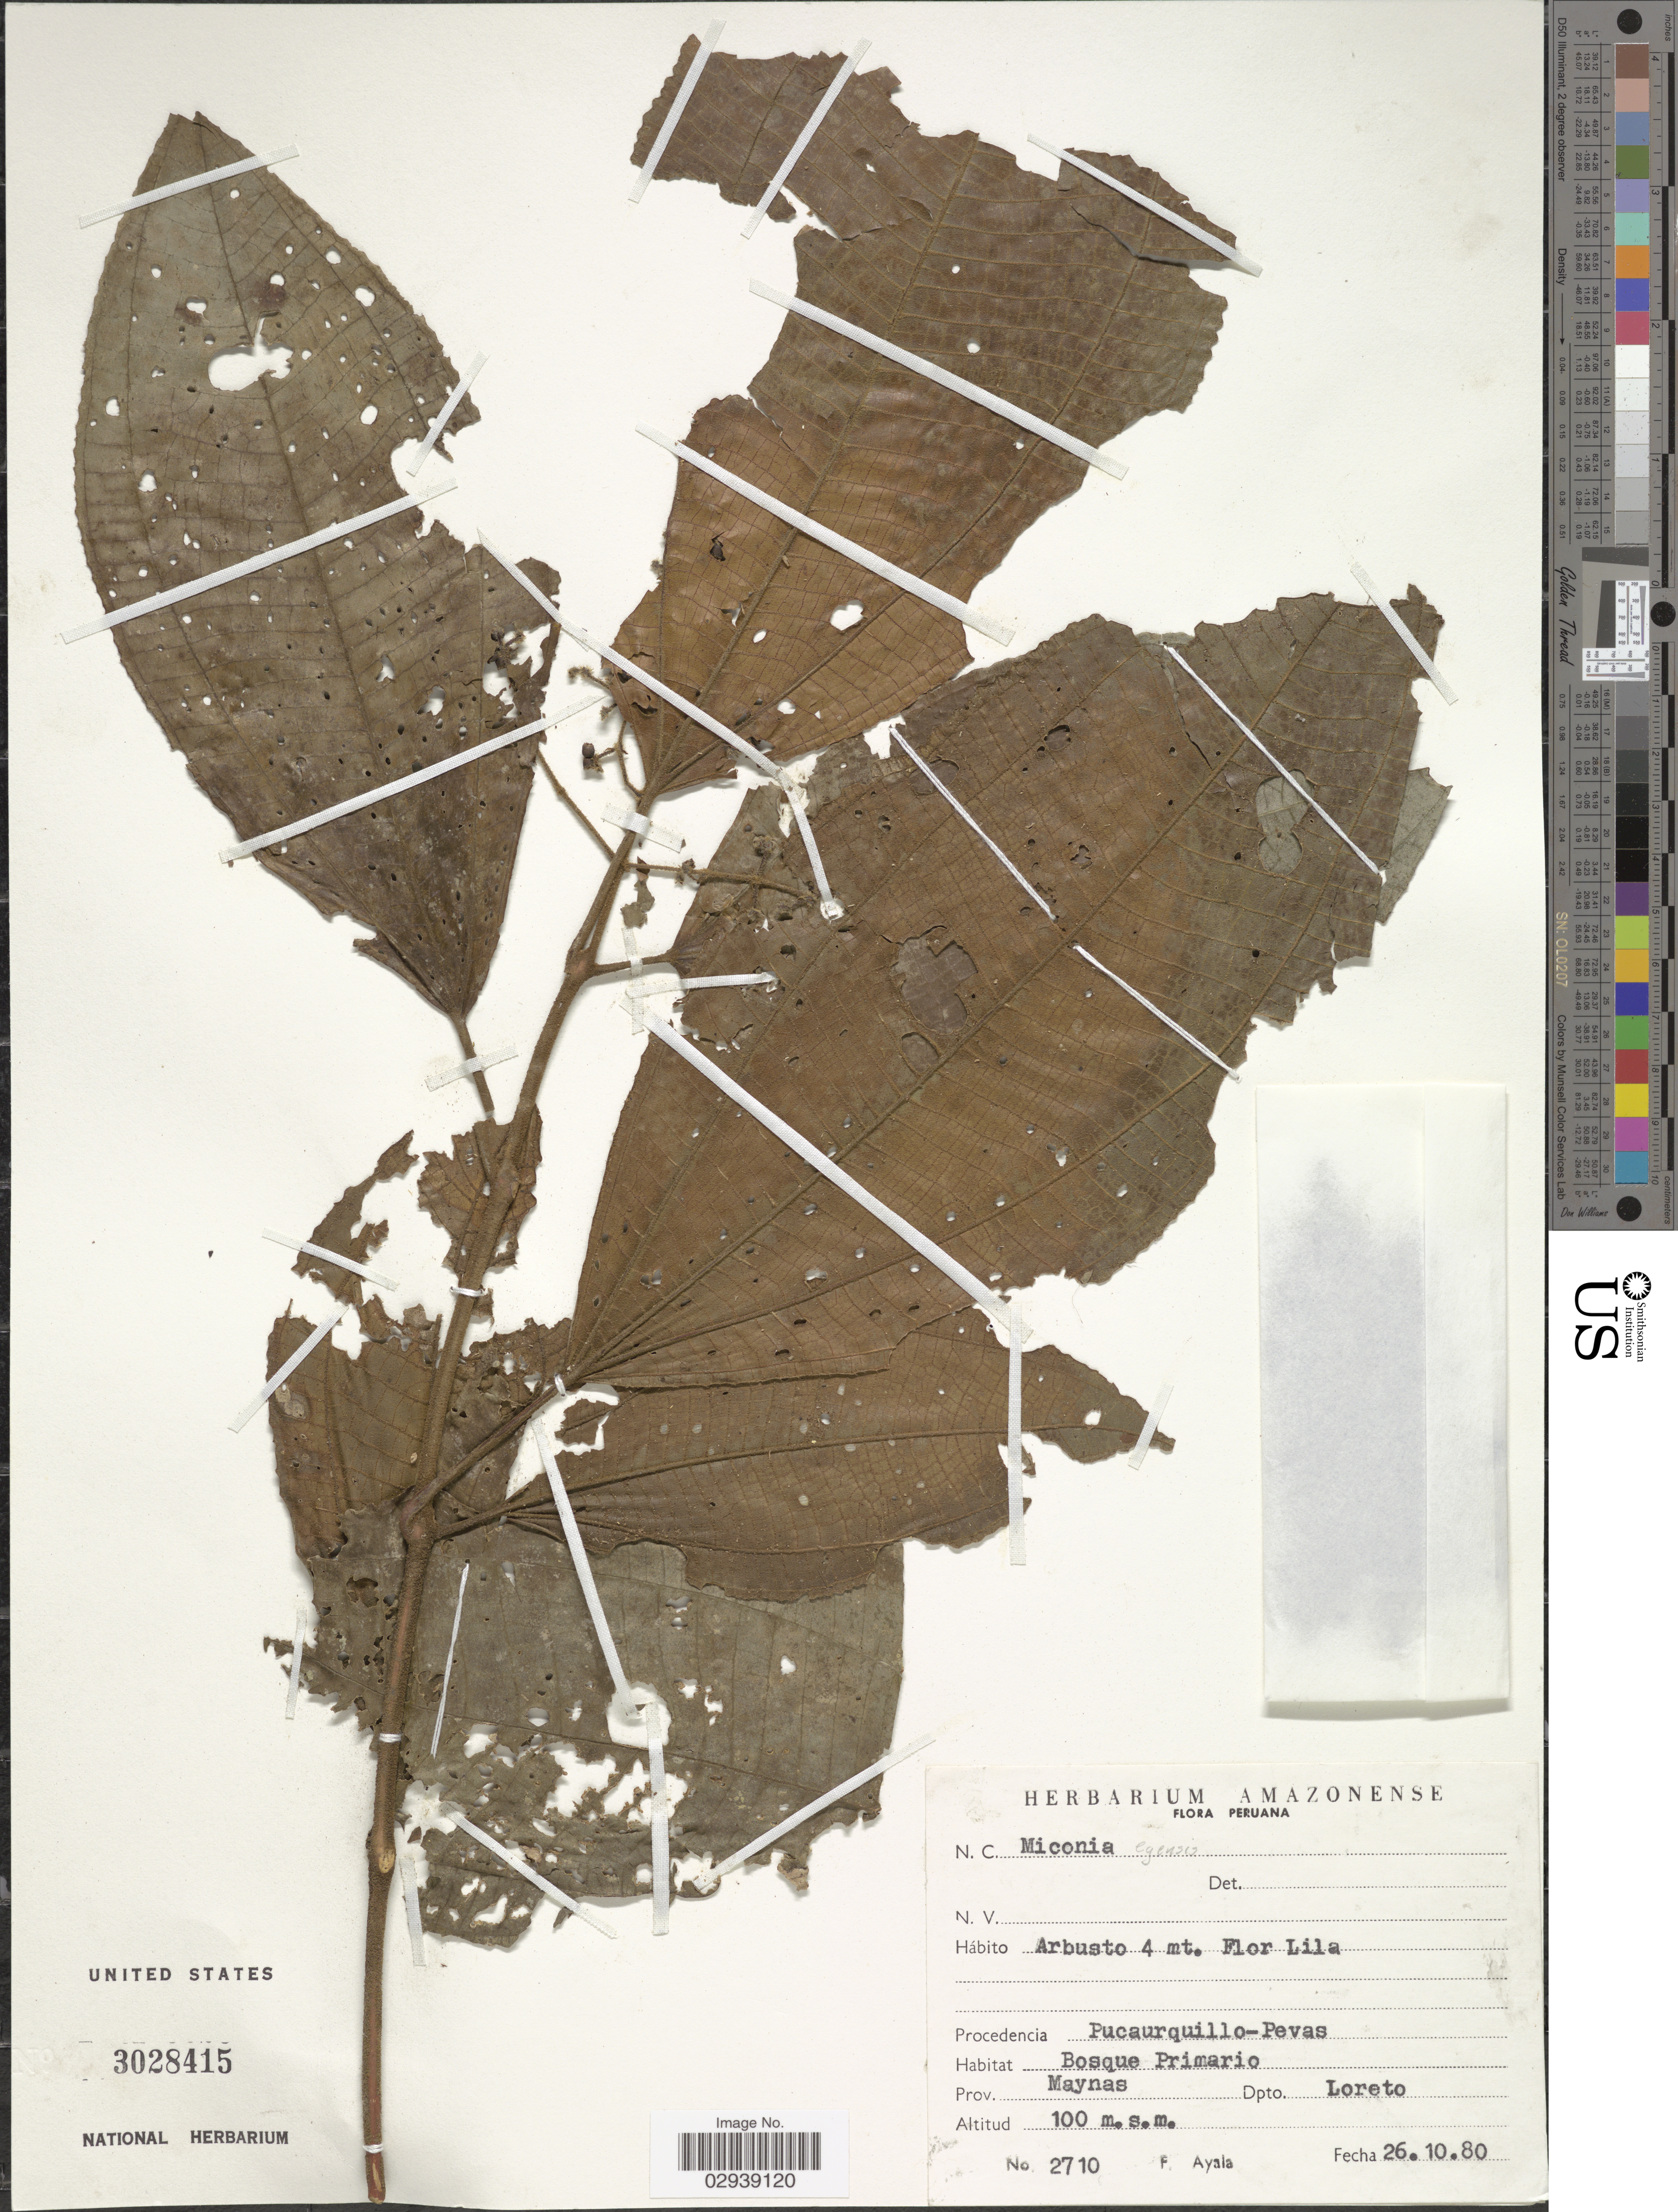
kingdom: Plantae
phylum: Tracheophyta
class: Magnoliopsida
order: Myrtales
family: Melastomataceae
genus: Miconia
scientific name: Miconia dorsiloba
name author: Gleason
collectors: F. Ayala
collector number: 2710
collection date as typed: Transcribed d/m/y: 26/10/80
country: Peru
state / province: Loreto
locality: Pucaurquillo-Pevas. Prov. Maynas Dpto. Loreto.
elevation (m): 100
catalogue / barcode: US 3028415